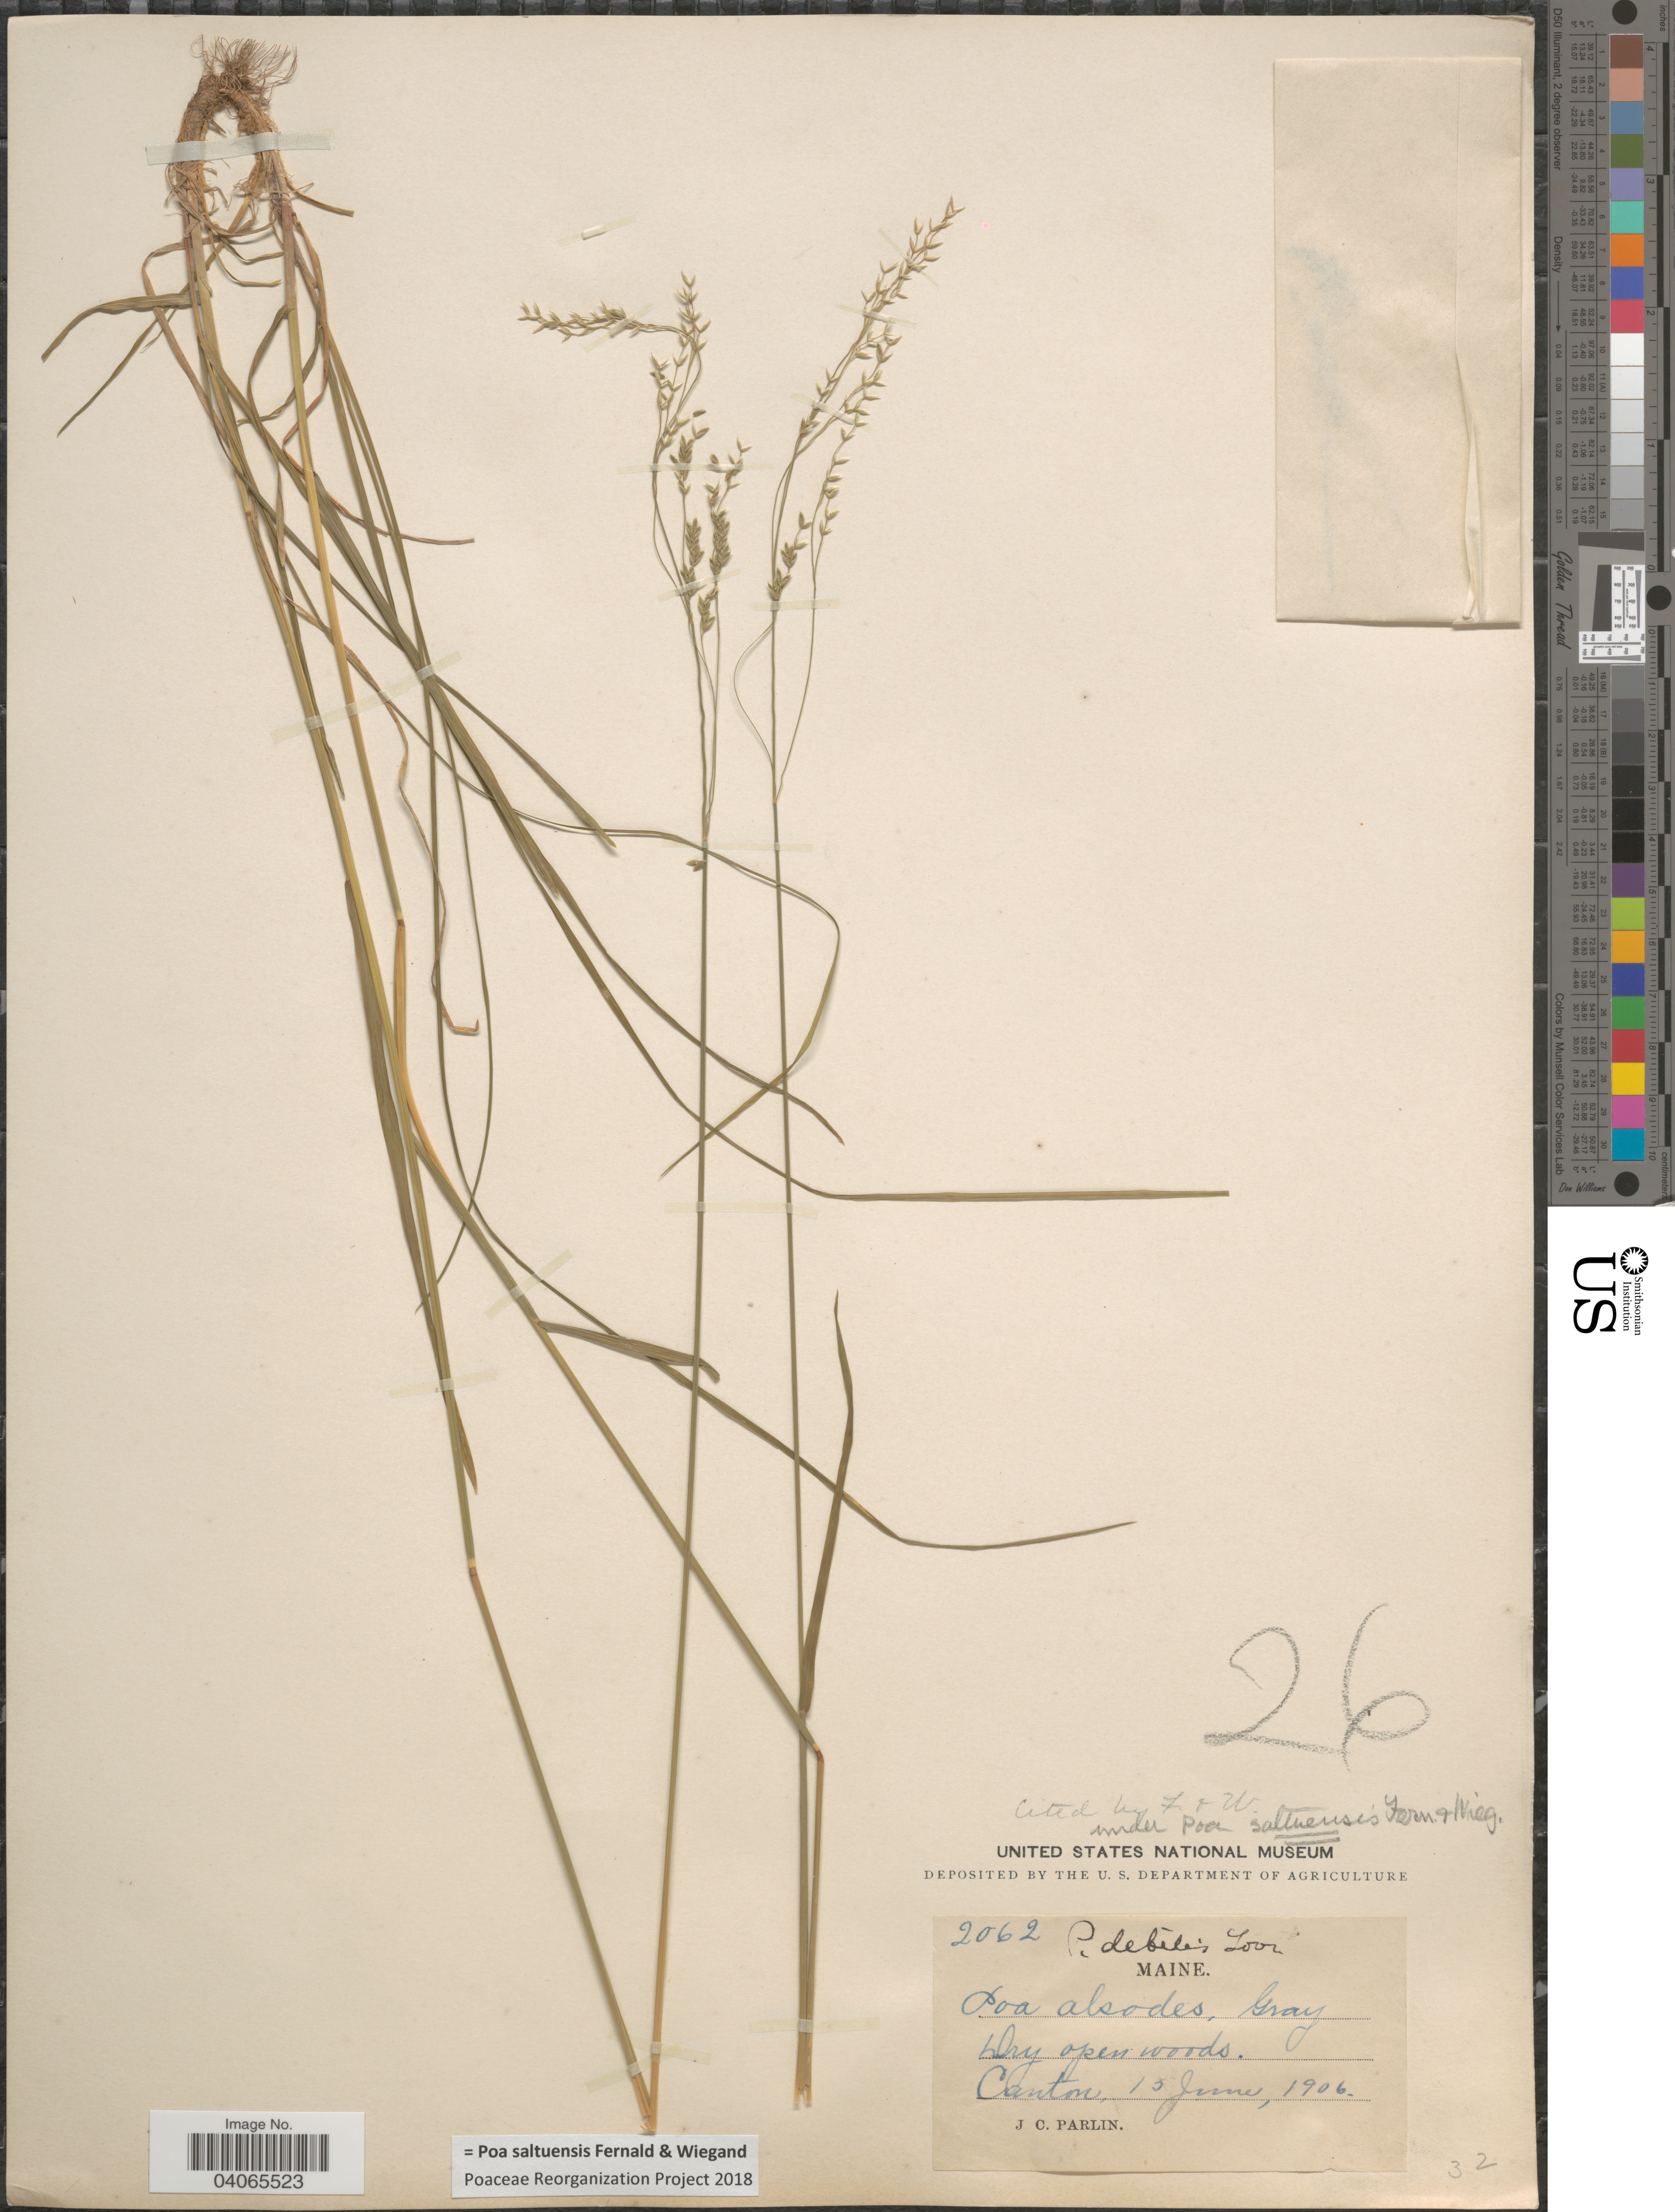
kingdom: Plantae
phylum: Tracheophyta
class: Liliopsida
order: Poales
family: Poaceae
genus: Poa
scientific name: Poa saltuensis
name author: Fernald & Wiegand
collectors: J. Parlin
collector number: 2062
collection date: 1906-06-15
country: United States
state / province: Maine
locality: Canton.